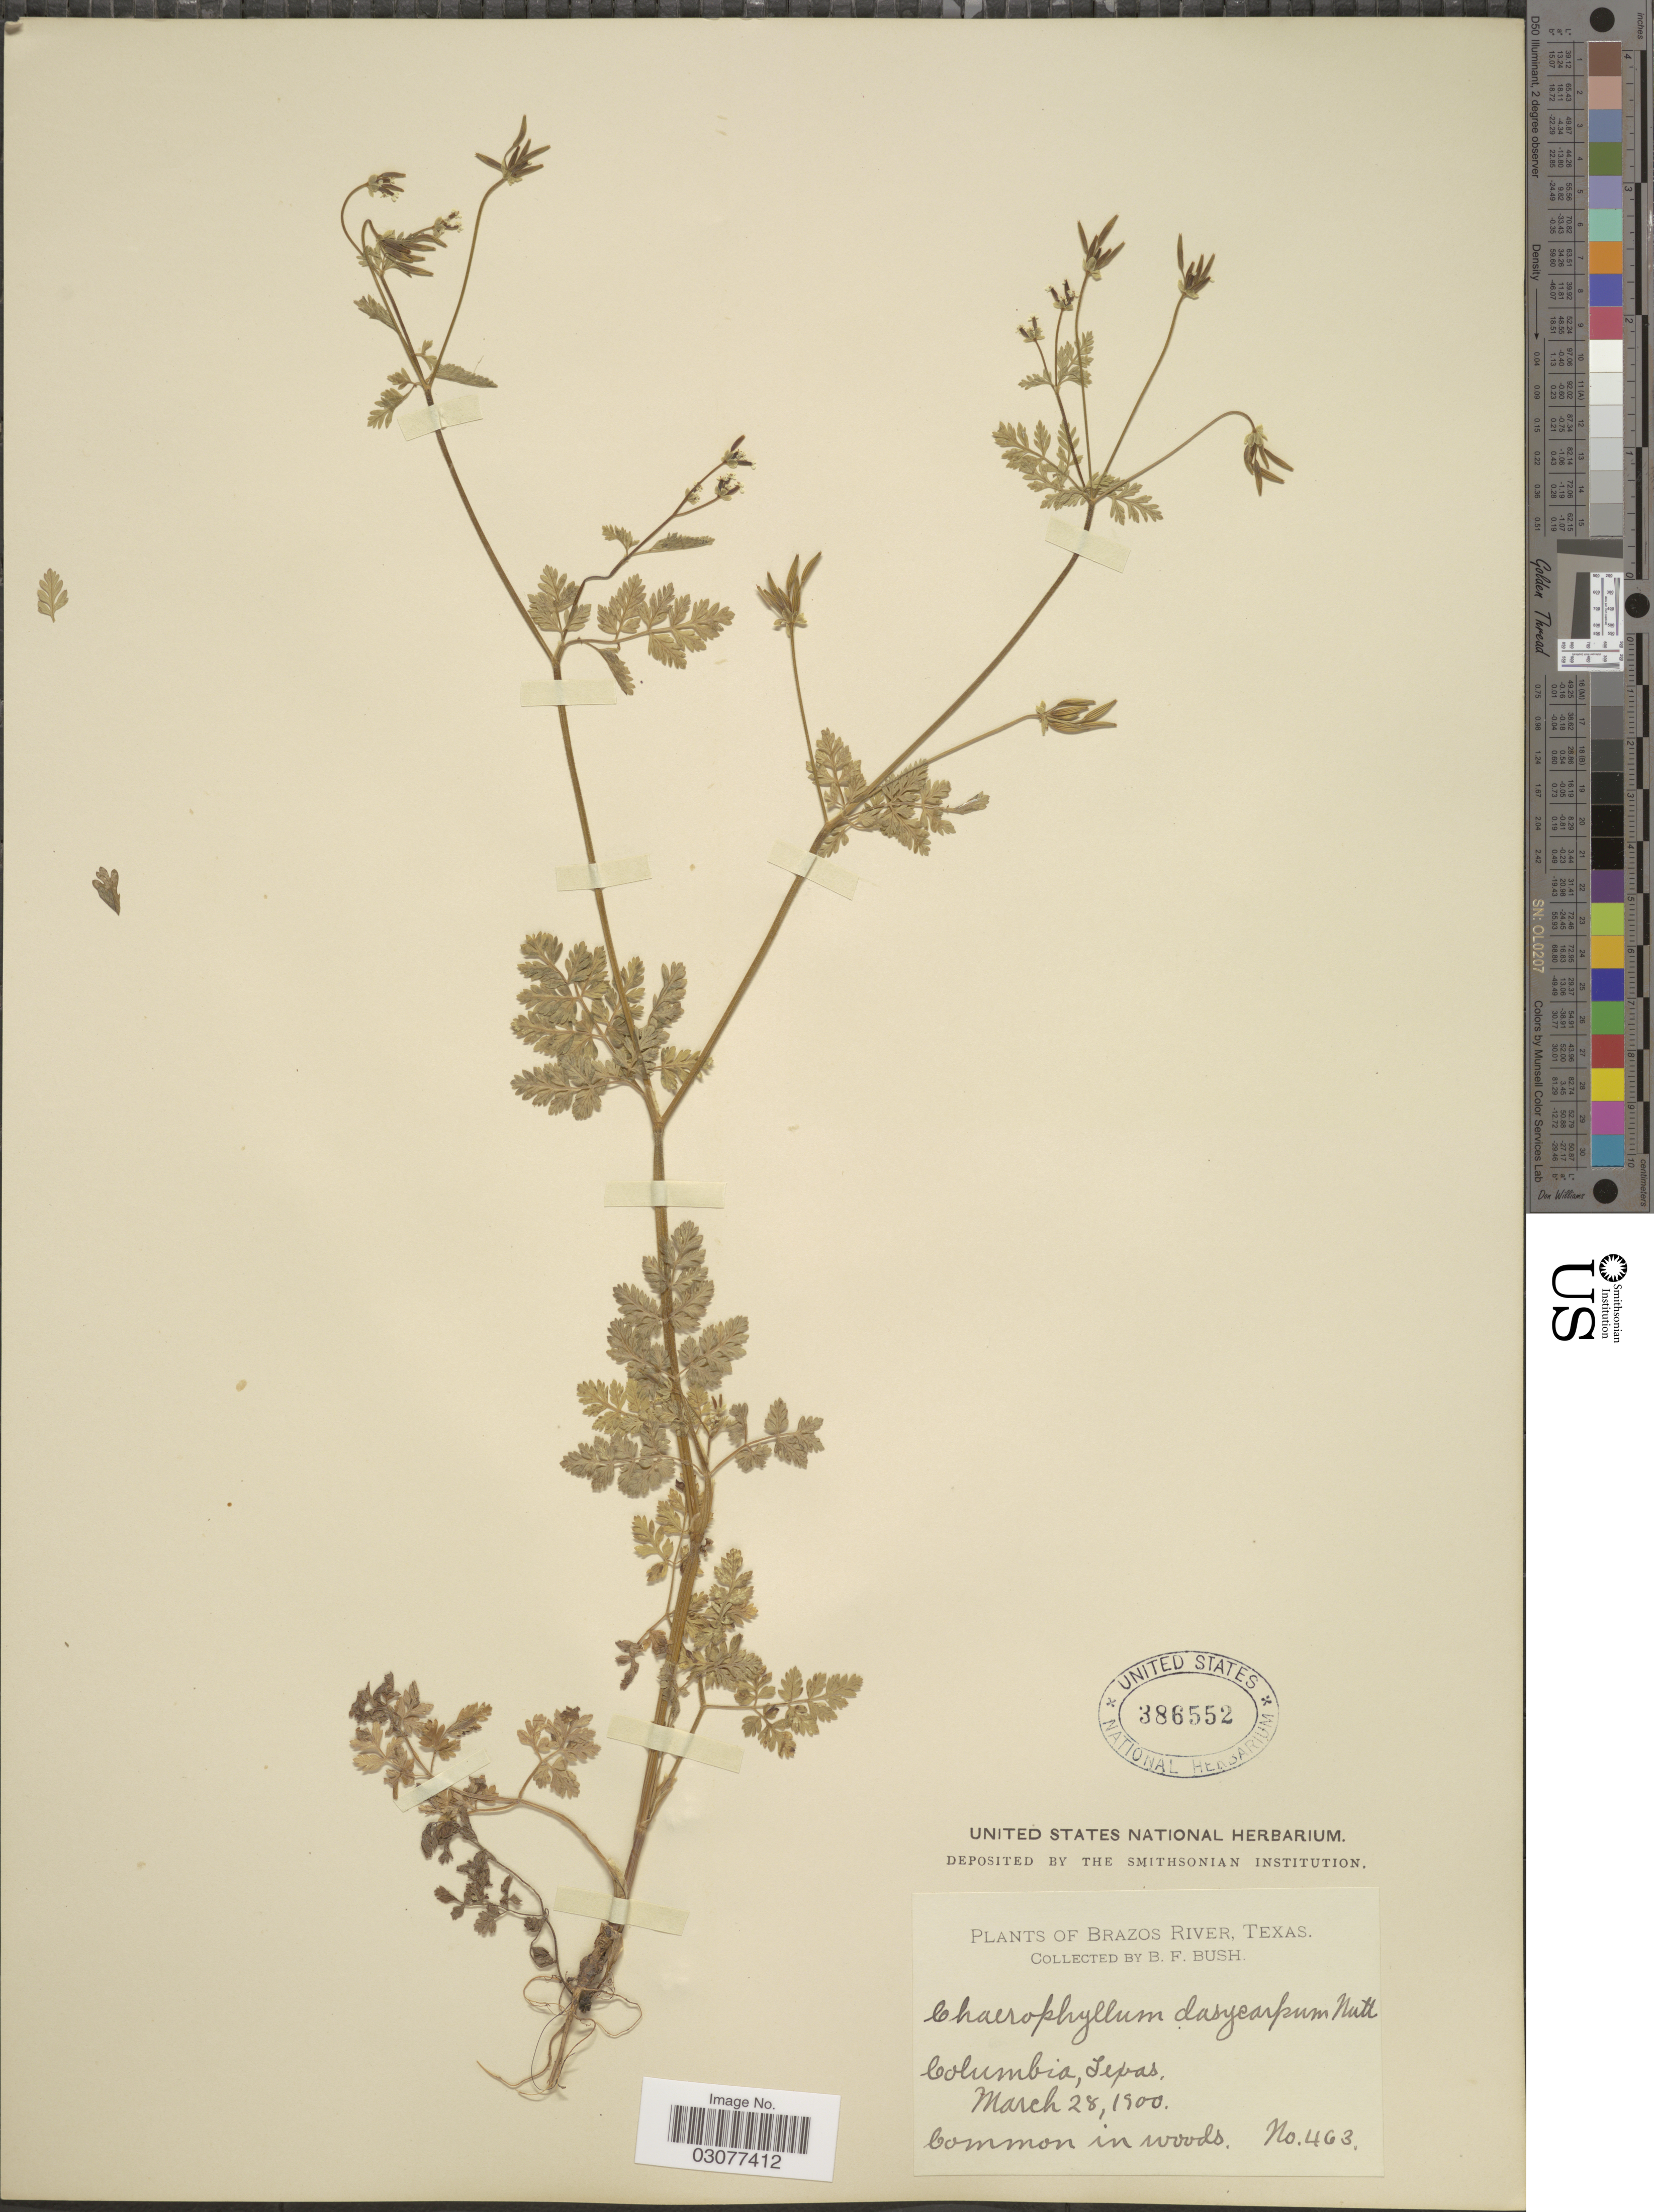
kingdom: Plantae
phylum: Tracheophyta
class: Magnoliopsida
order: Apiales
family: Apiaceae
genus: Chaerophyllum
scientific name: Chaerophyllum dasycarpum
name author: (Hook. ex S. Watson) Nutt.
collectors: B. F. Bush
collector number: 463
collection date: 1900-03-28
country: United States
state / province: Texas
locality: Brazos River, Columbia.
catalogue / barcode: US 386552